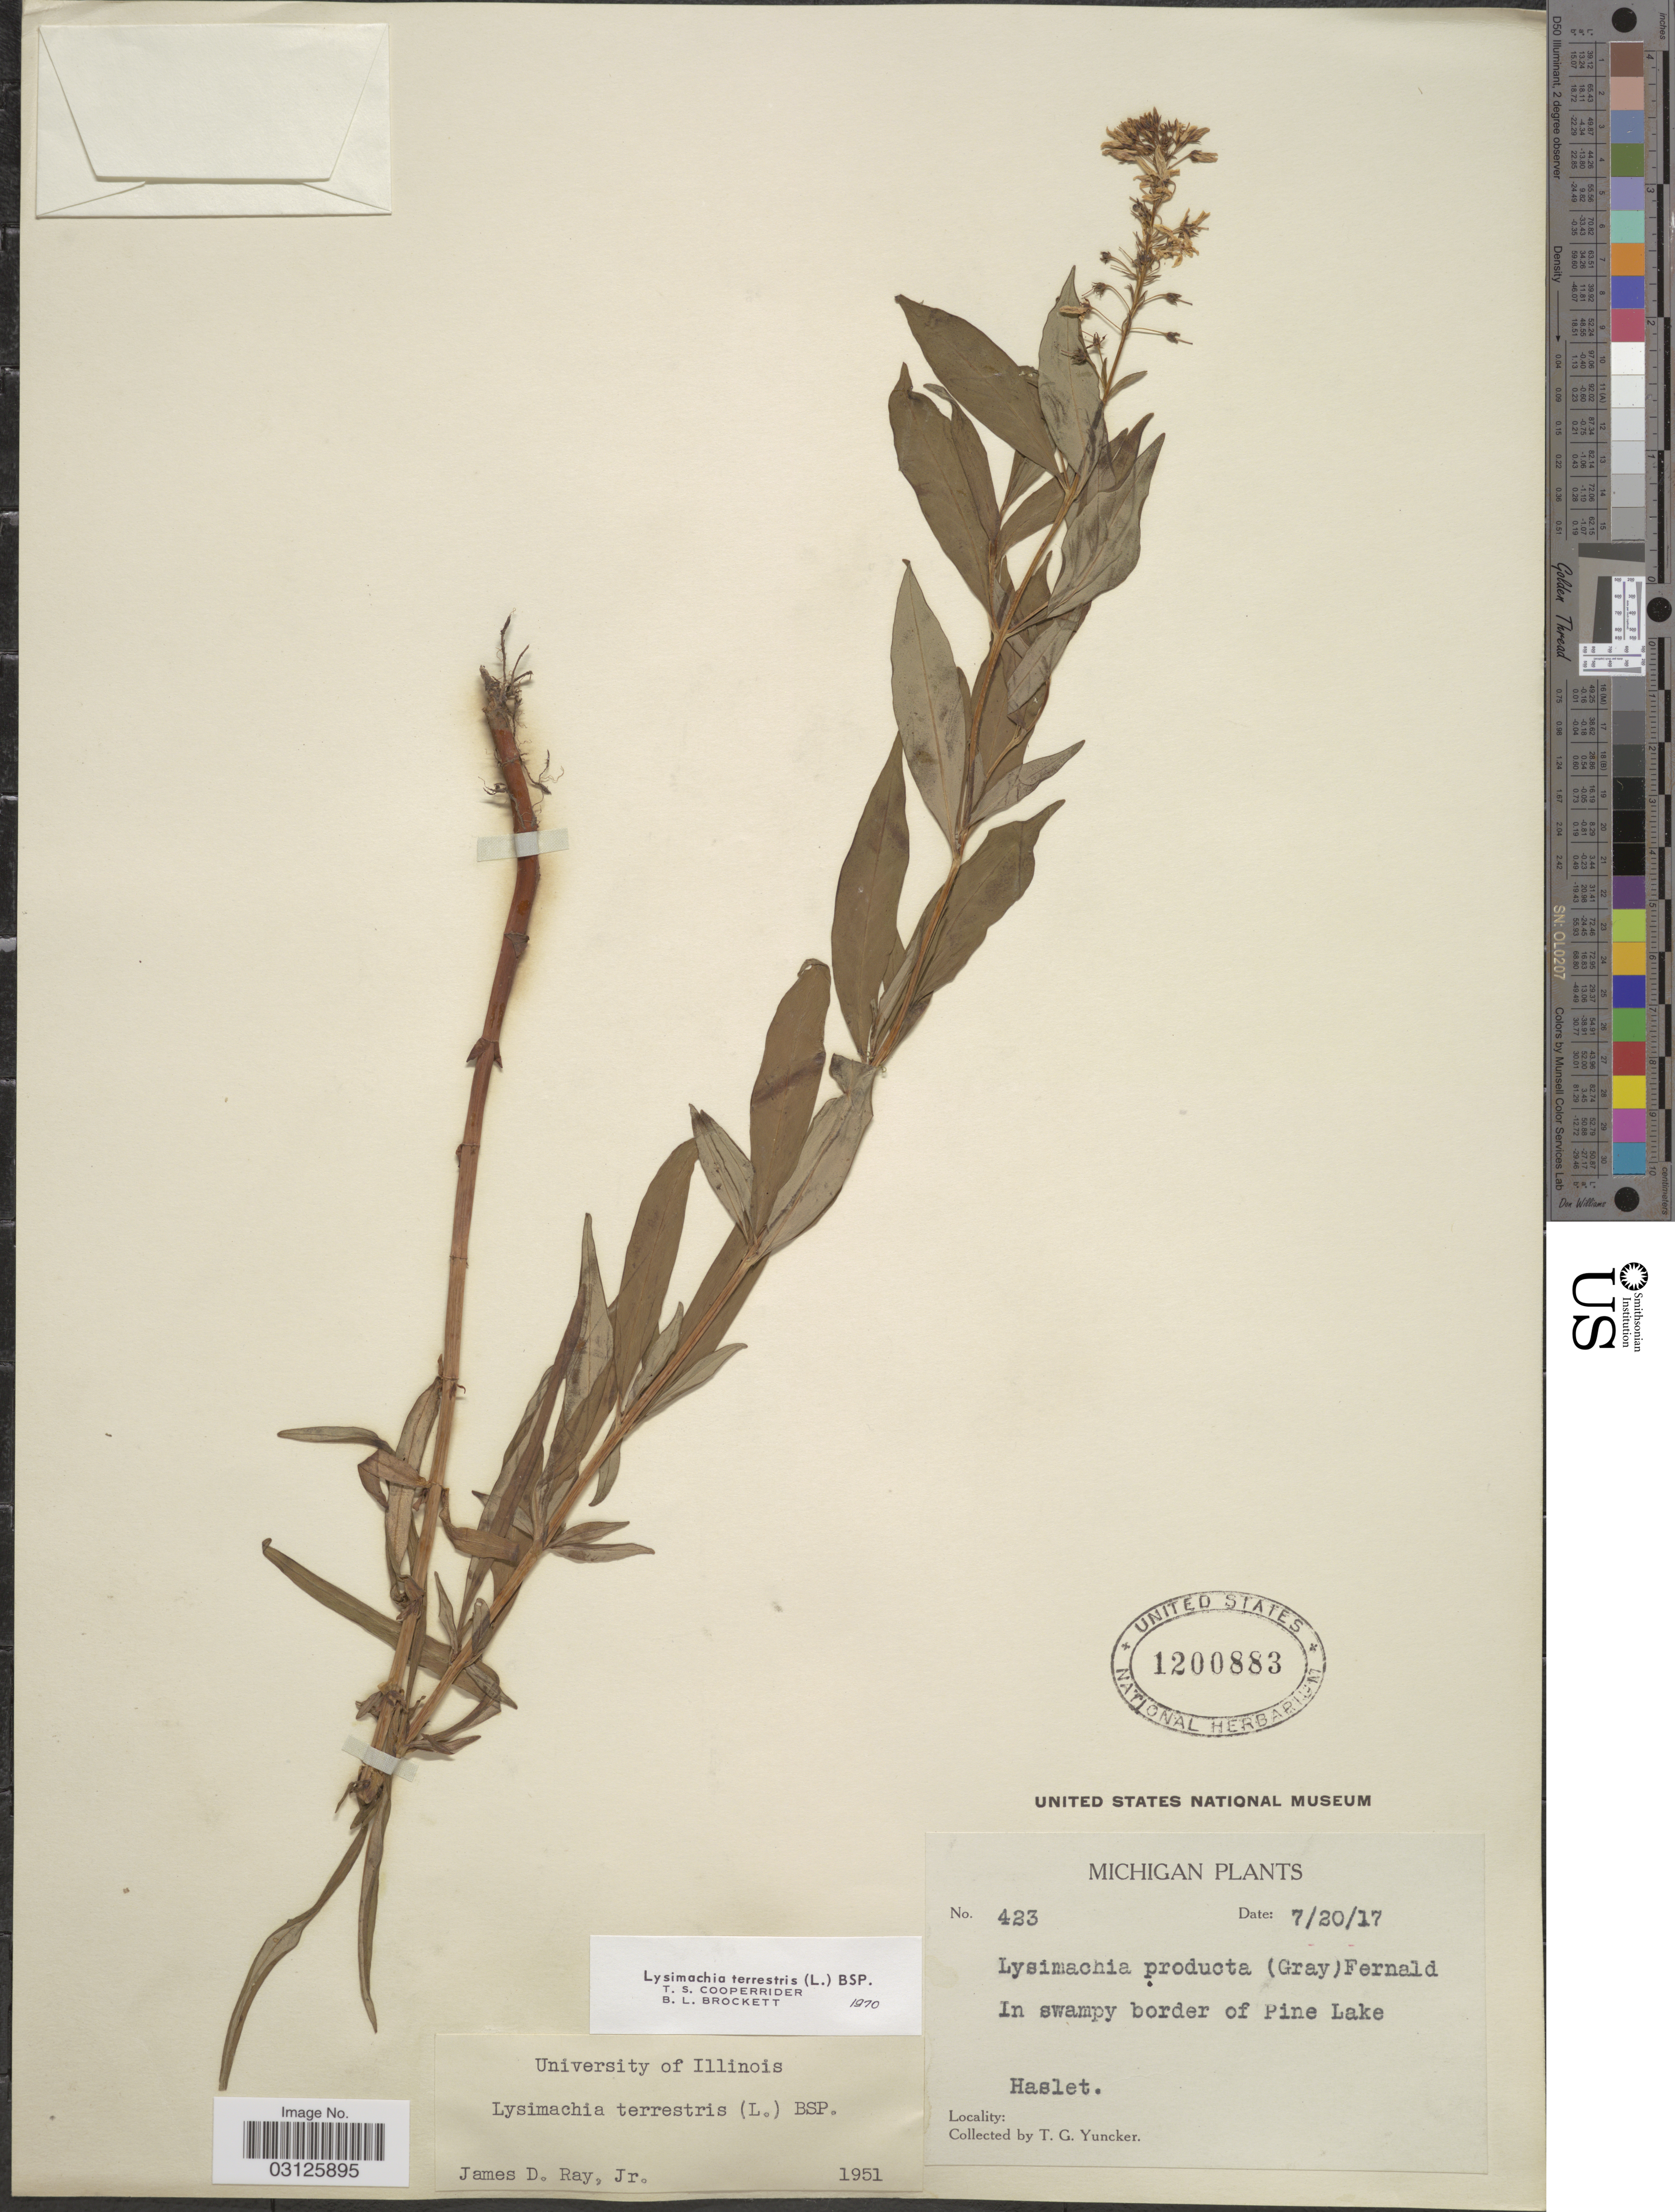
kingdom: Plantae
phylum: Tracheophyta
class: Magnoliopsida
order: Ericales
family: Primulaceae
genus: Lysimachia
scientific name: Lysimachia terrestris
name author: (L.) Britton, Stearns & Poggenb.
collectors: T. G. Yuncker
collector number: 423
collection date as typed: Transcribed d/m/y: 20/7/17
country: United States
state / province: Michigan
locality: In swampy border of Pine Lake. Haslet.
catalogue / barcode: US 1200883